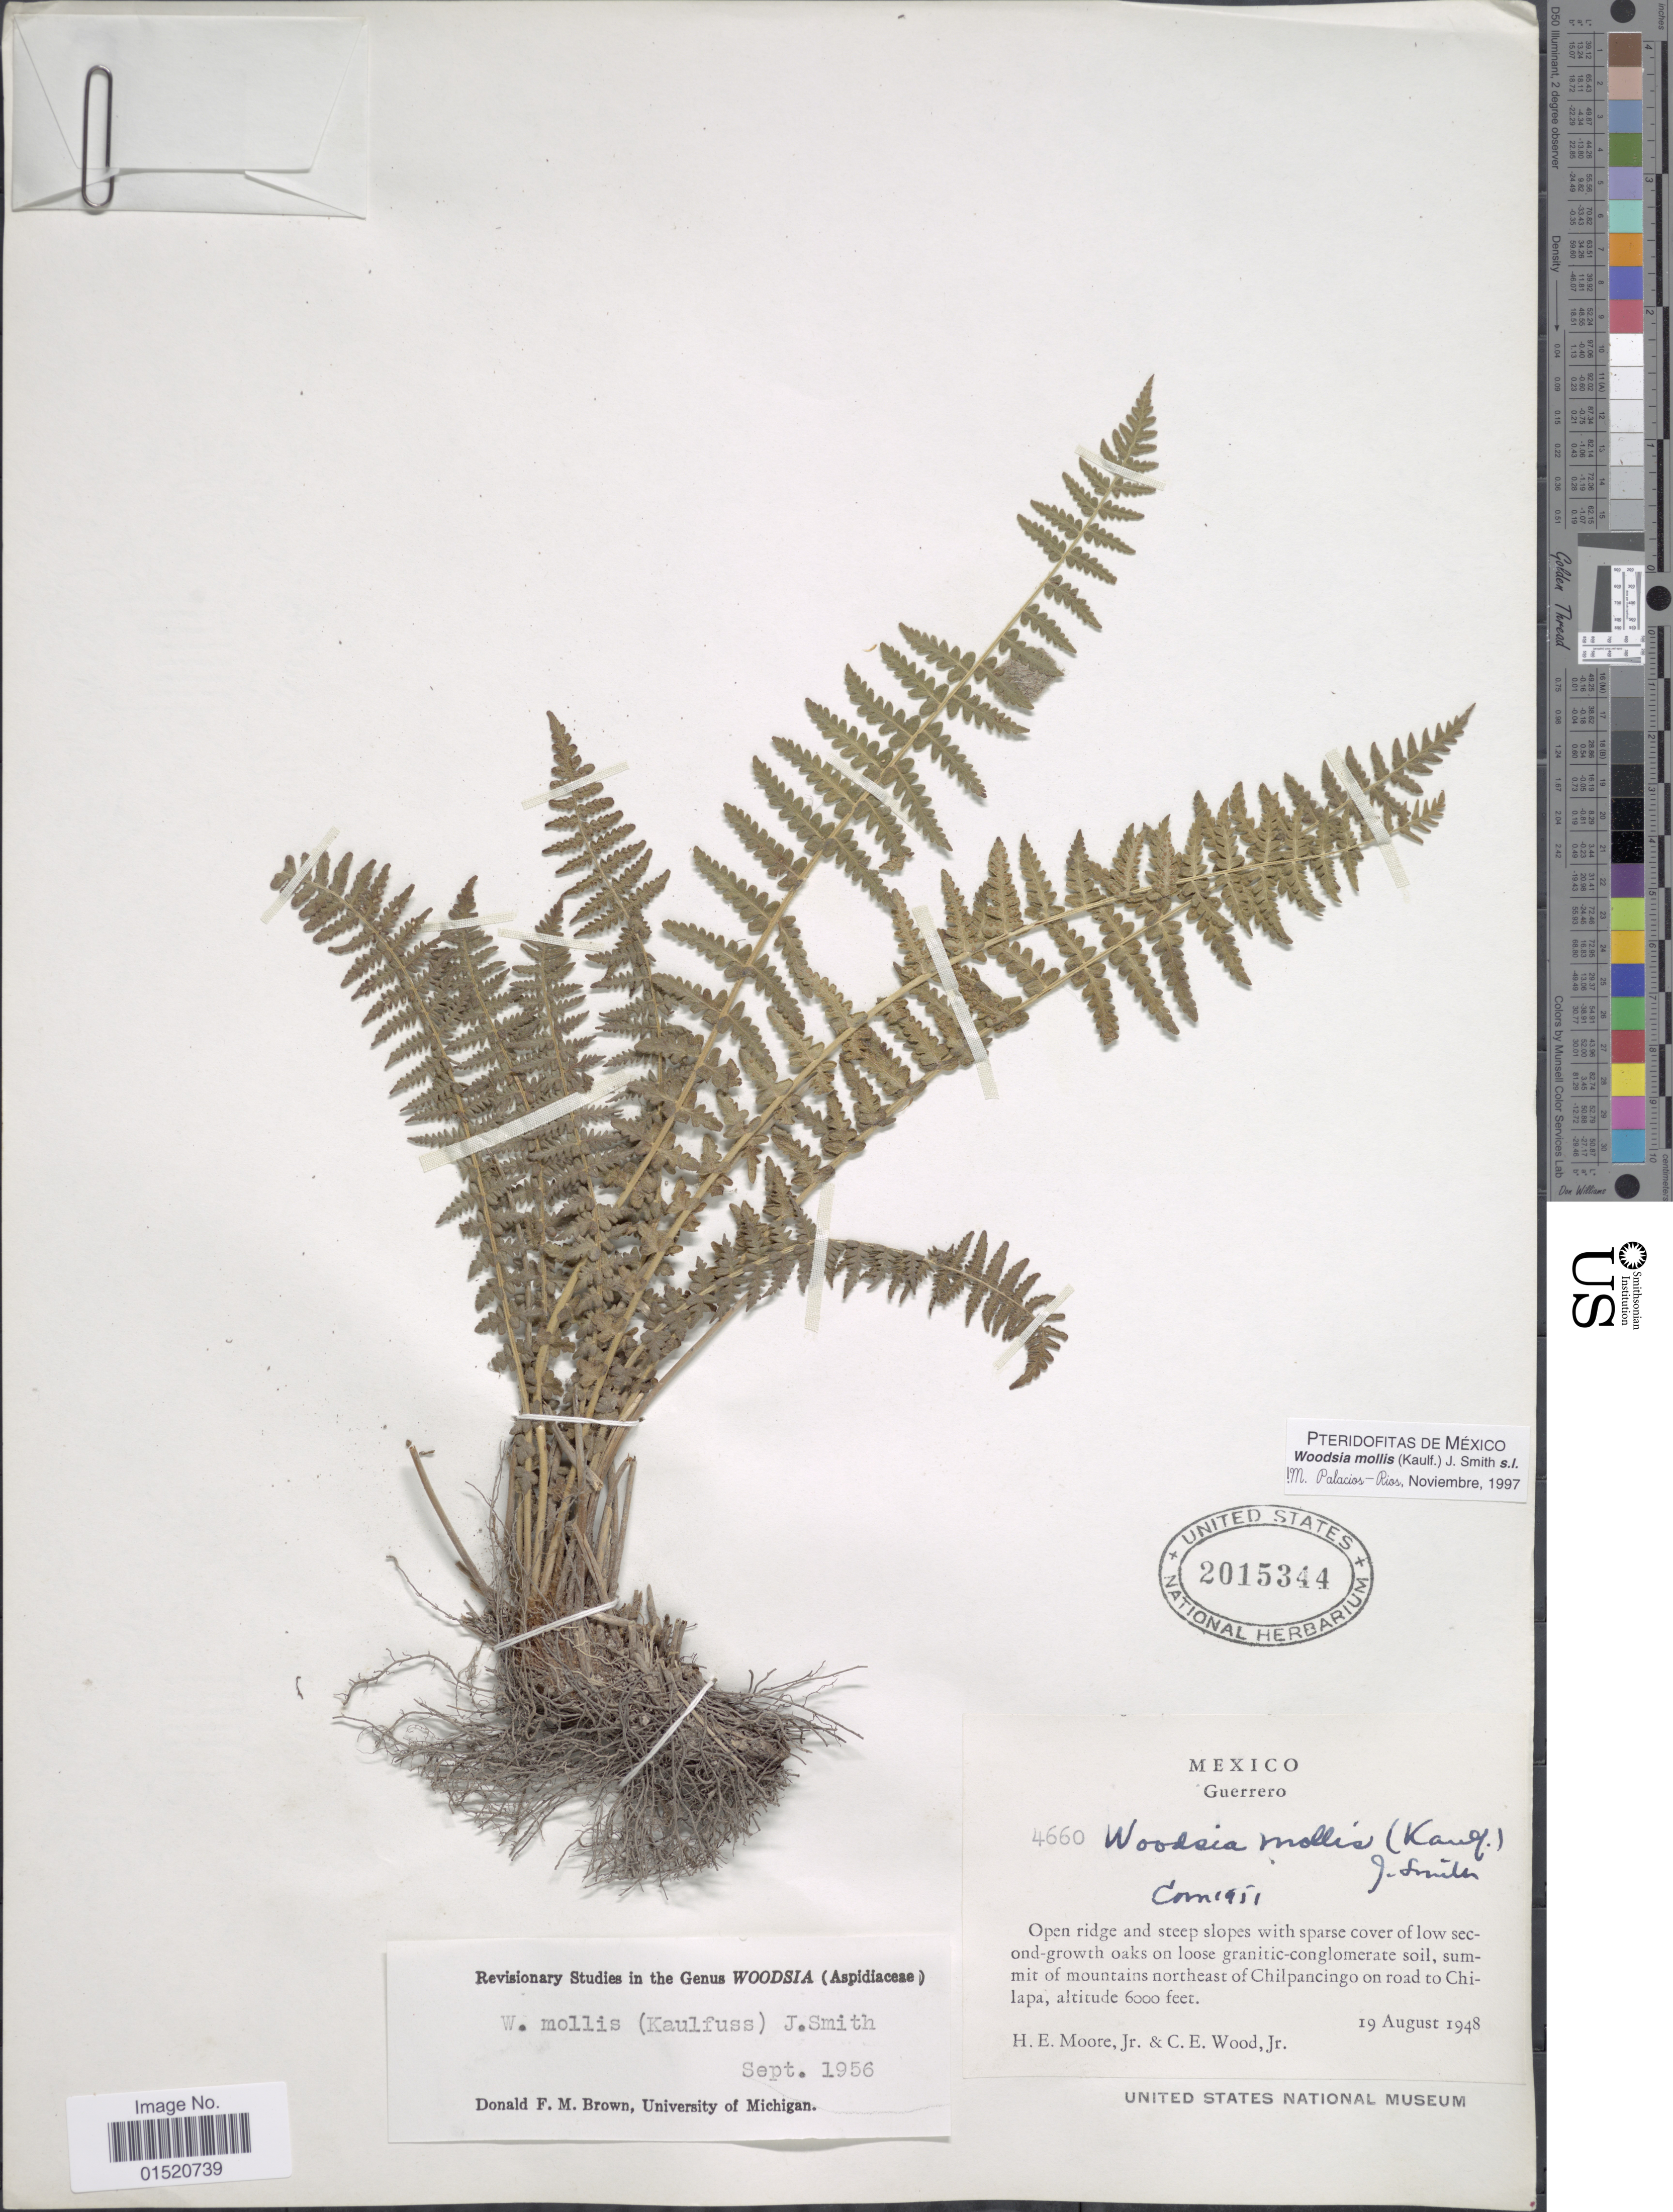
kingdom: Plantae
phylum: Tracheophyta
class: Polypodiopsida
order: Polypodiales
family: Woodsiaceae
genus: Woodsia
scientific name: Woodsia mollis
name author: (Kaulf.) J. Sm.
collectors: H. E. Moore & C. Wood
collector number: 4660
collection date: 1948-08-19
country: Mexico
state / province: Guerrero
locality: Summit of mountains northeast of chilpancingo on road to Chilapa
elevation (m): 1829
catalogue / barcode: US 2015344